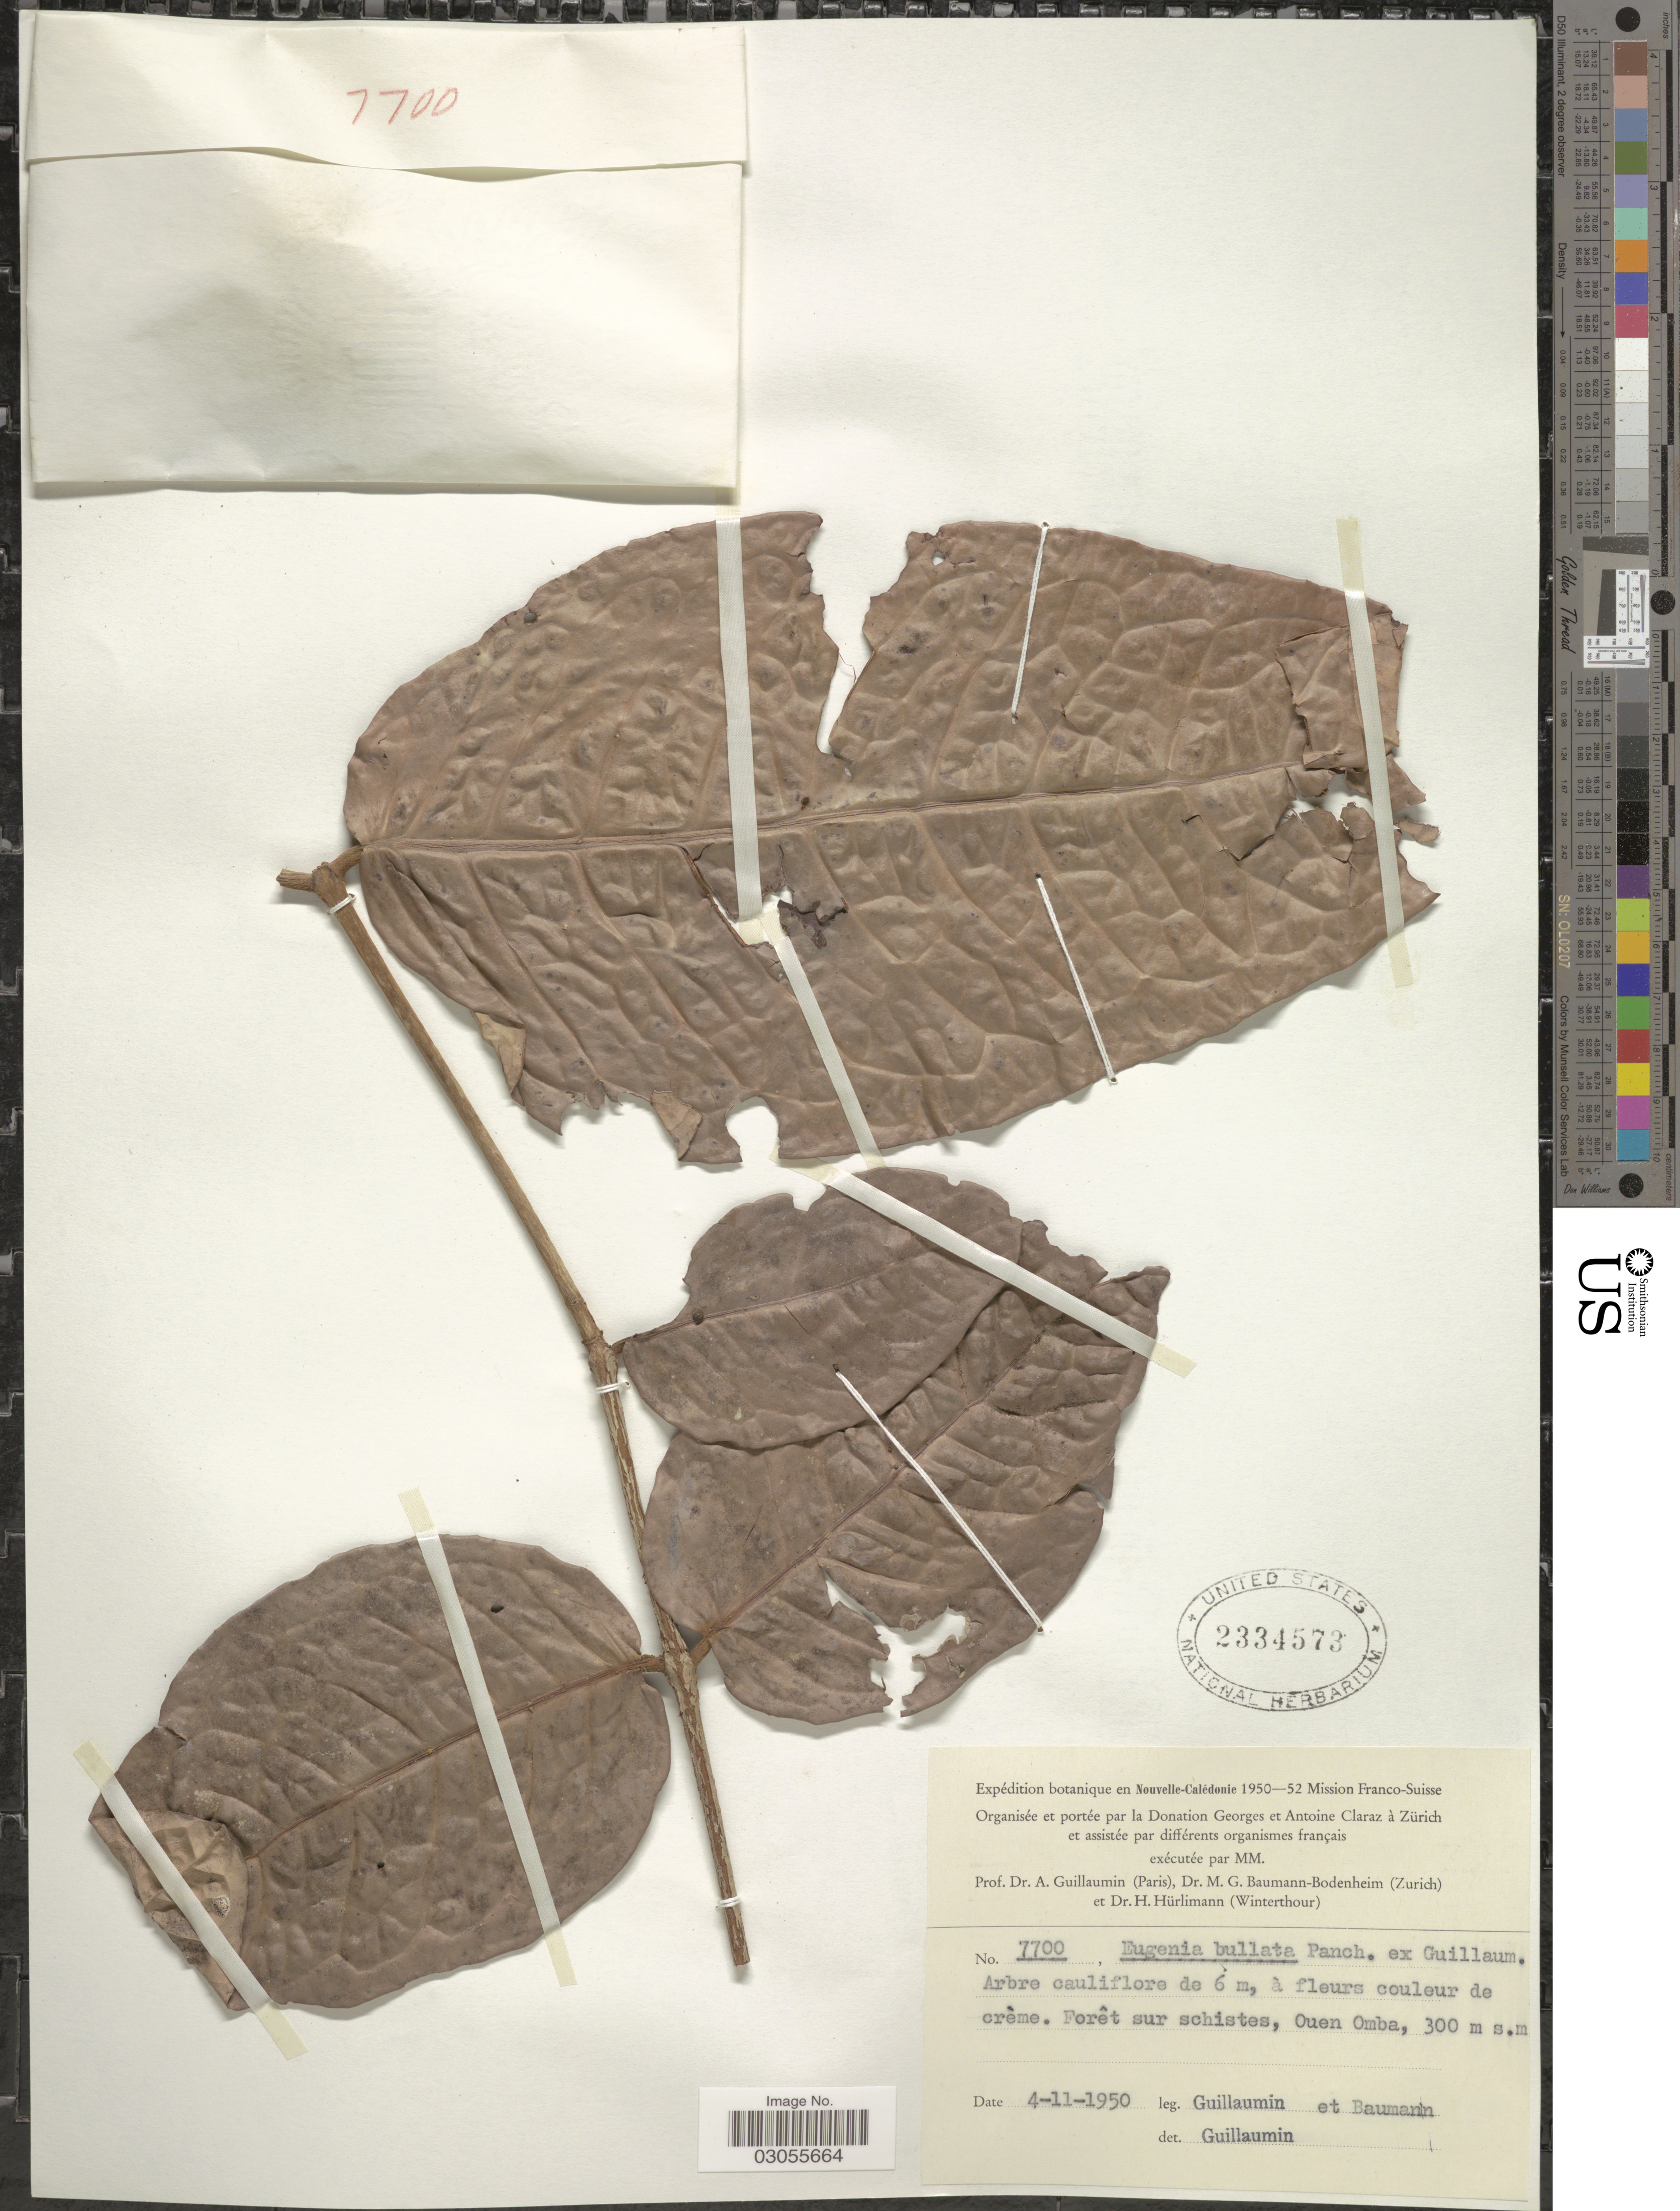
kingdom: Plantae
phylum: Tracheophyta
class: Magnoliopsida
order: Myrtales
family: Myrtaceae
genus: Eugenia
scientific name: Eugenia bullata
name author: Pancher ex Guillaumin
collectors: A. Guillaumin & M. G. Baumann-Bodenheim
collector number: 7700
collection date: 1950-11-04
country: New Caledonia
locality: Ouen Omba.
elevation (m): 300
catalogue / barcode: US 2334573